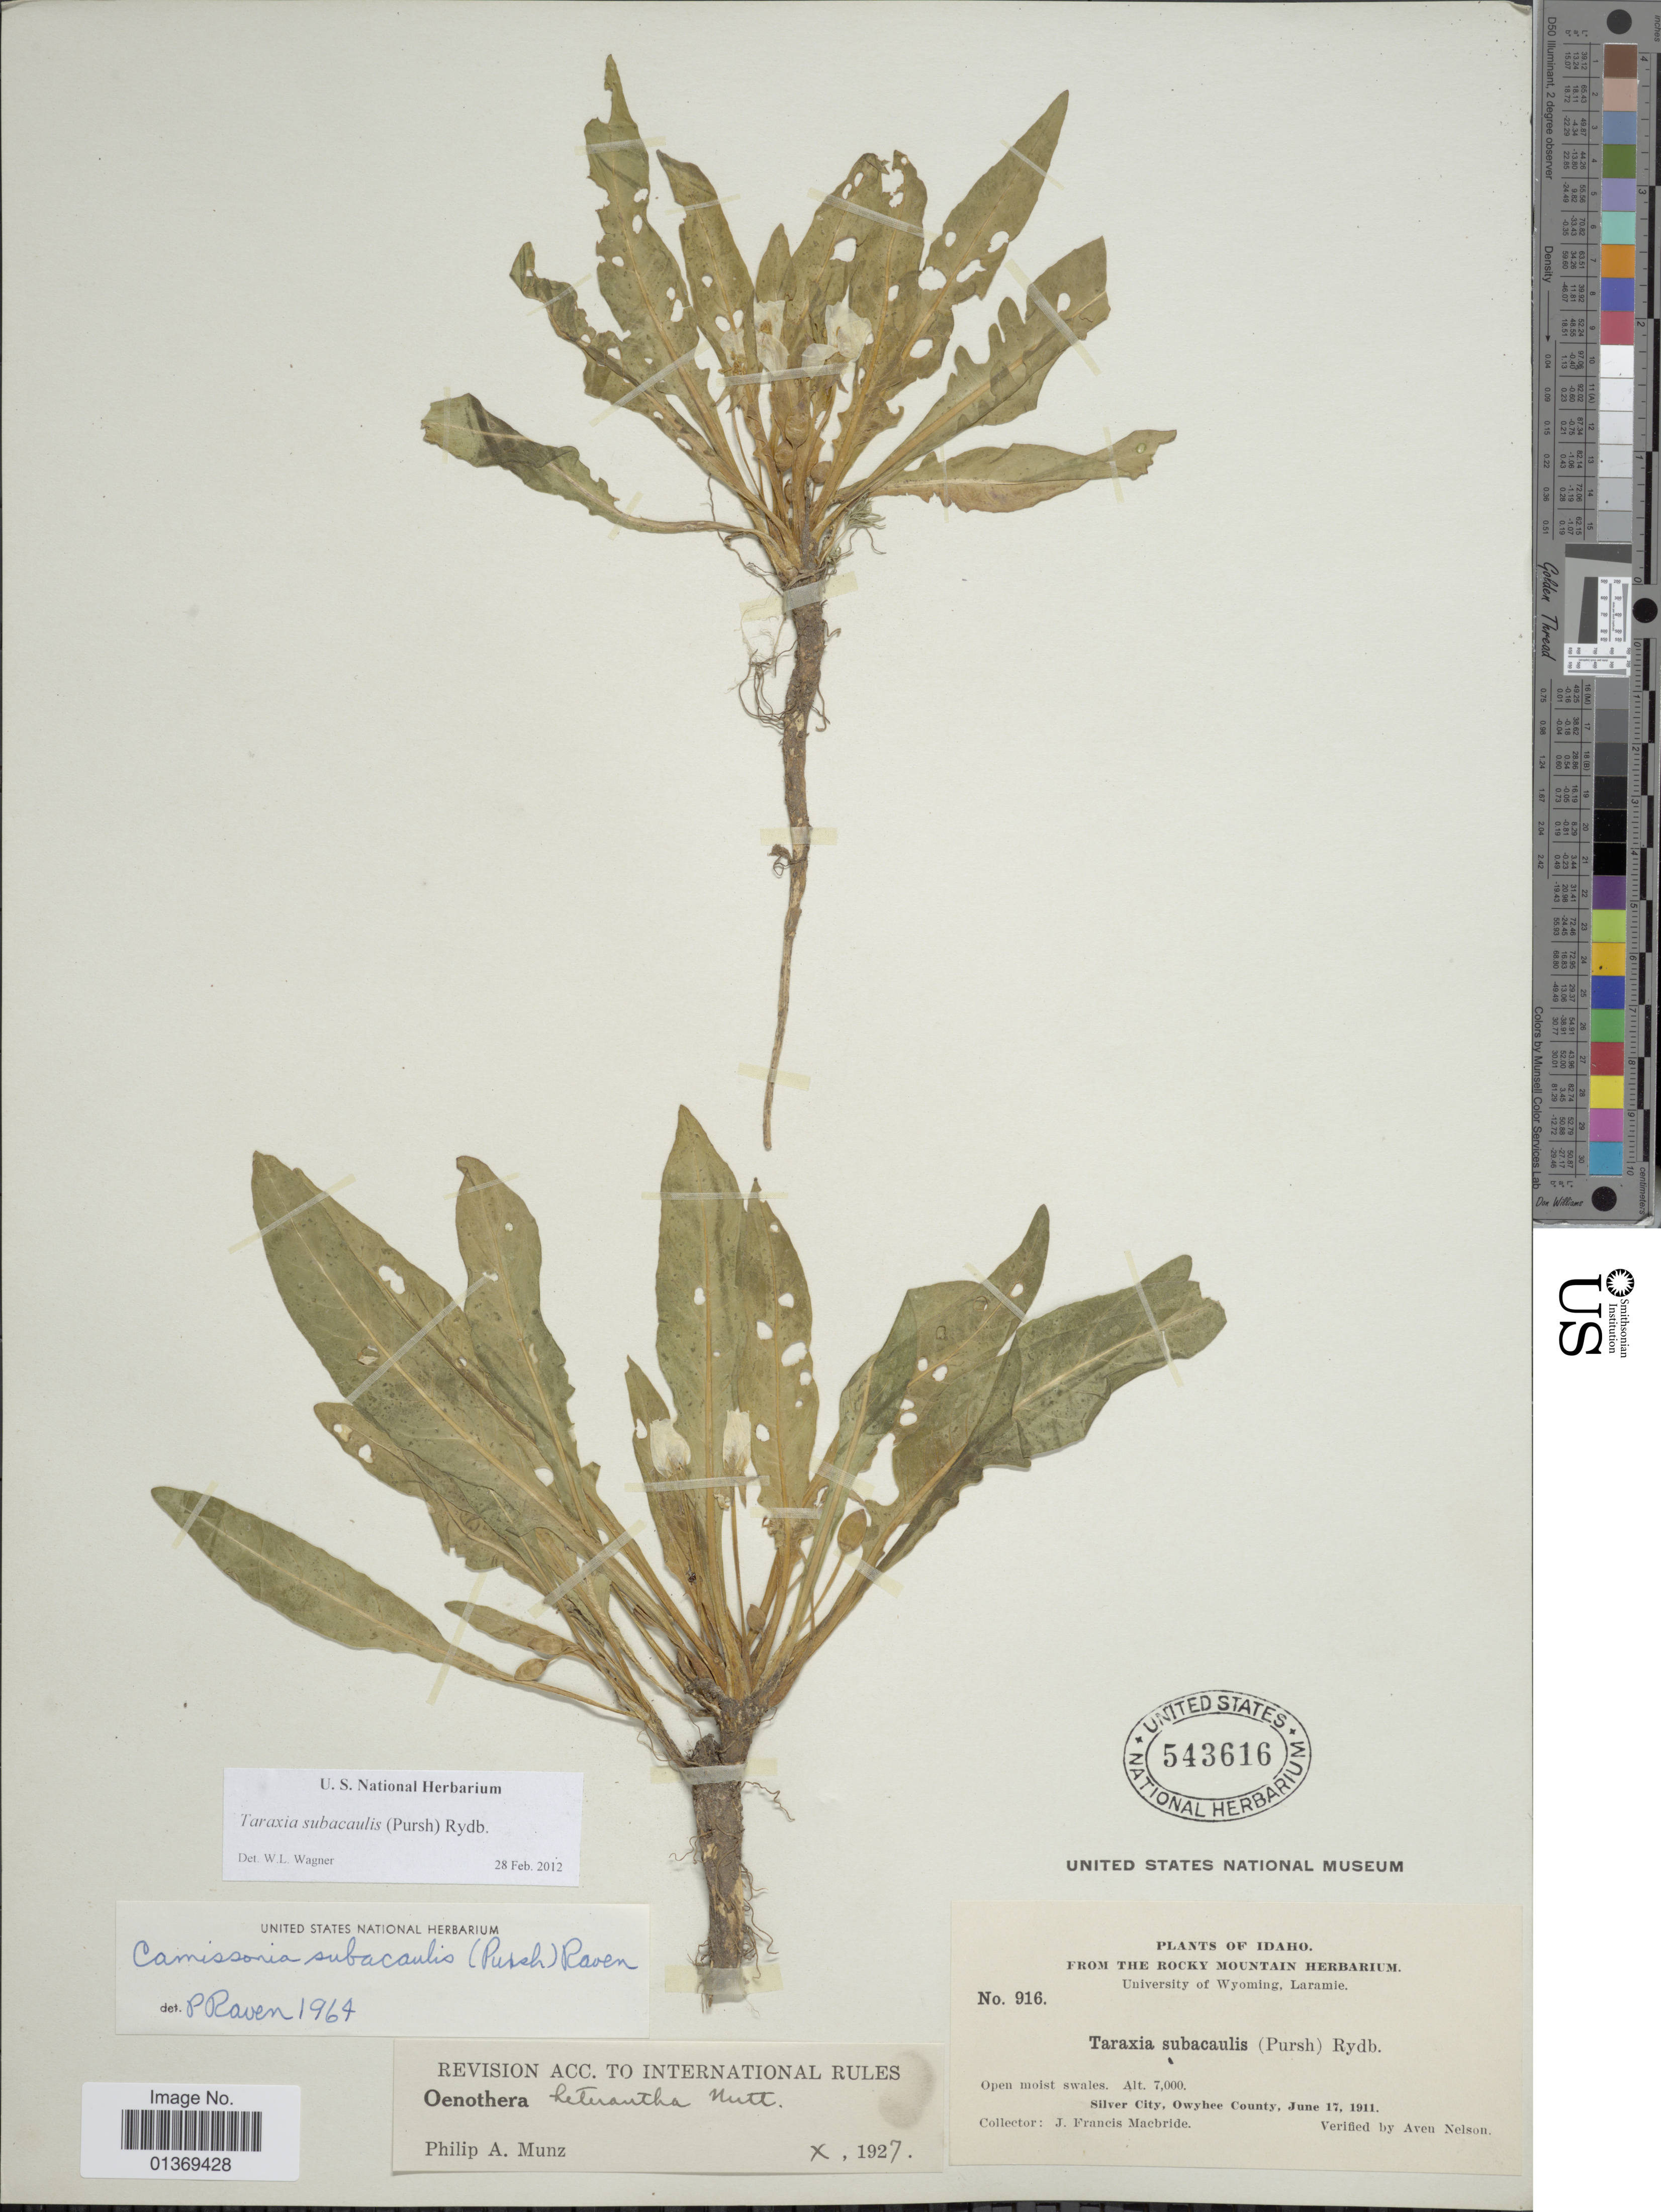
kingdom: Plantae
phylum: Tracheophyta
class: Magnoliopsida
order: Myrtales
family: Onagraceae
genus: Taraxia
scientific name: Taraxia subacaulis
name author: (Pursh) Rydb.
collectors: J. F. Macbride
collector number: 916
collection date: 1911-06-17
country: United States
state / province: Idaho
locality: Silver City, Owyhee County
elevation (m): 2134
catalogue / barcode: US 543616